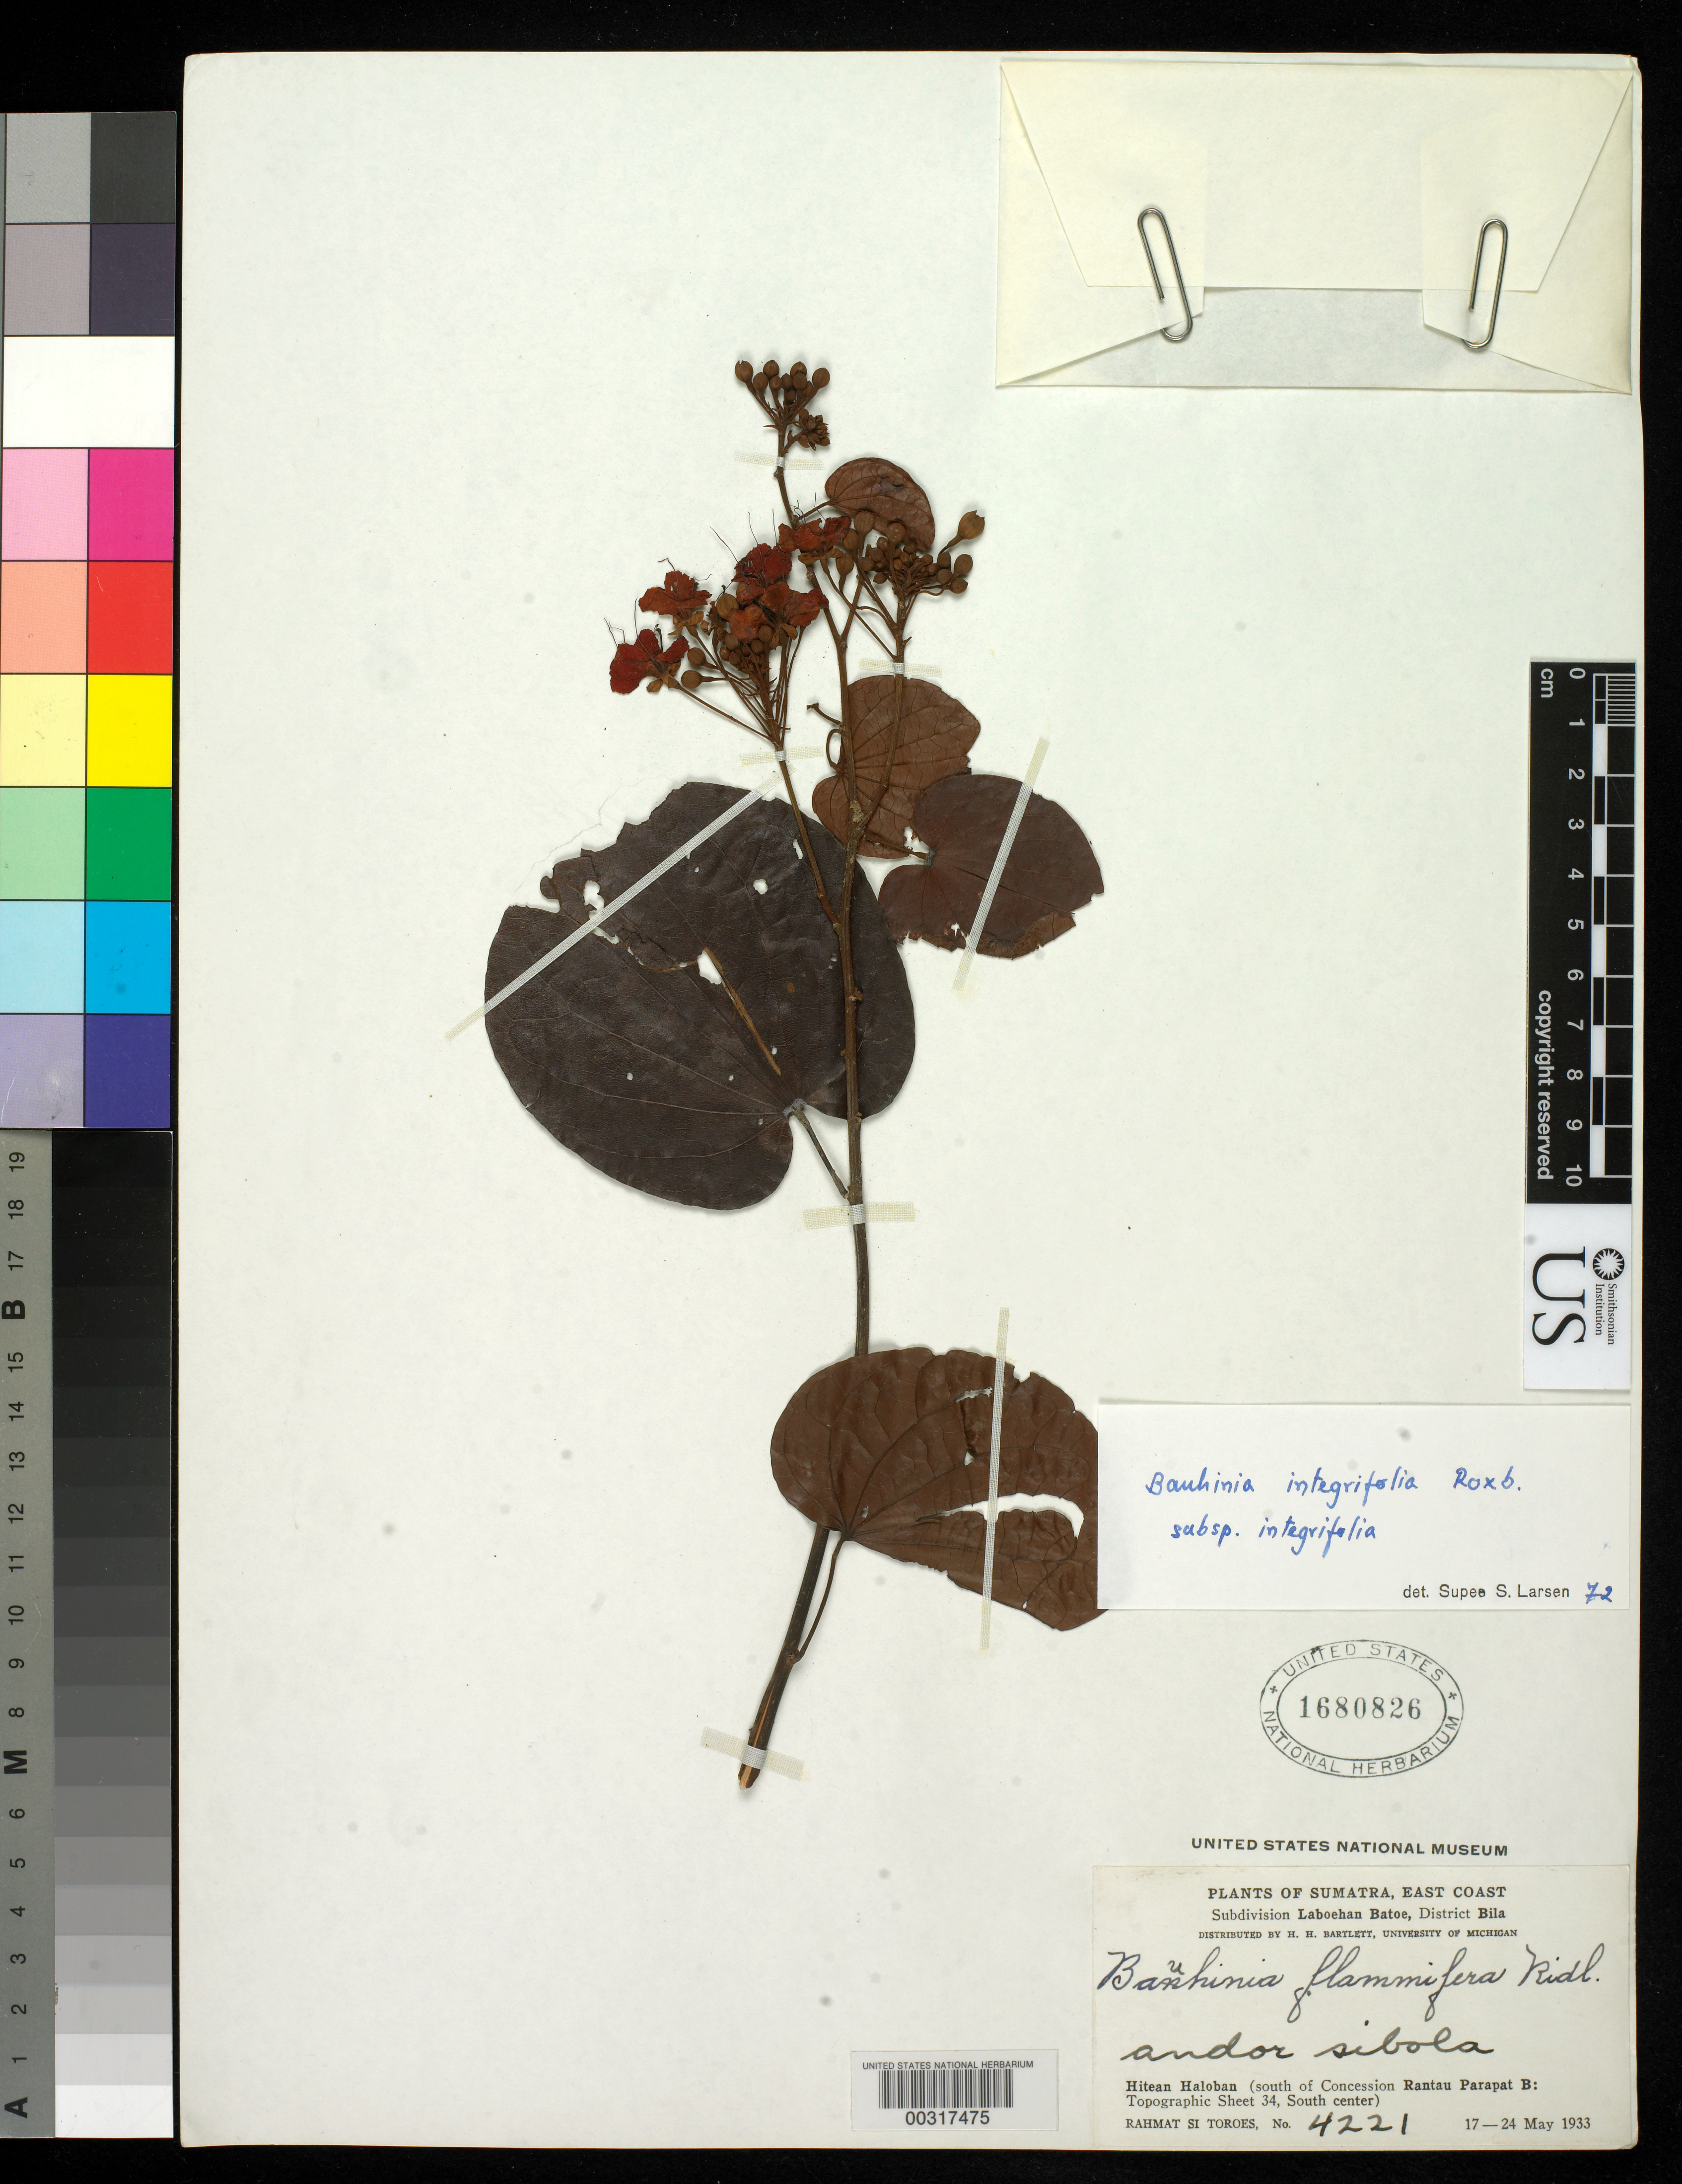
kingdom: Plantae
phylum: Tracheophyta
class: Magnoliopsida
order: Fabales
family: Fabaceae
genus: Phanera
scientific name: Phanera integrifolia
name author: (Roxb.) Benth.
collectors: Rahmat Si Boeea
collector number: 4221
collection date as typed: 17 May 1933 to 24 May 1933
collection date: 1933-05-17/1933-05-24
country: Indonesia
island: Sumatra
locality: Andor si bola; hitean haloban (s of concession rantu parapat b); div. pandang si dimpoean, subdiv. pandang lawas; tapianoeli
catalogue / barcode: US 1680826